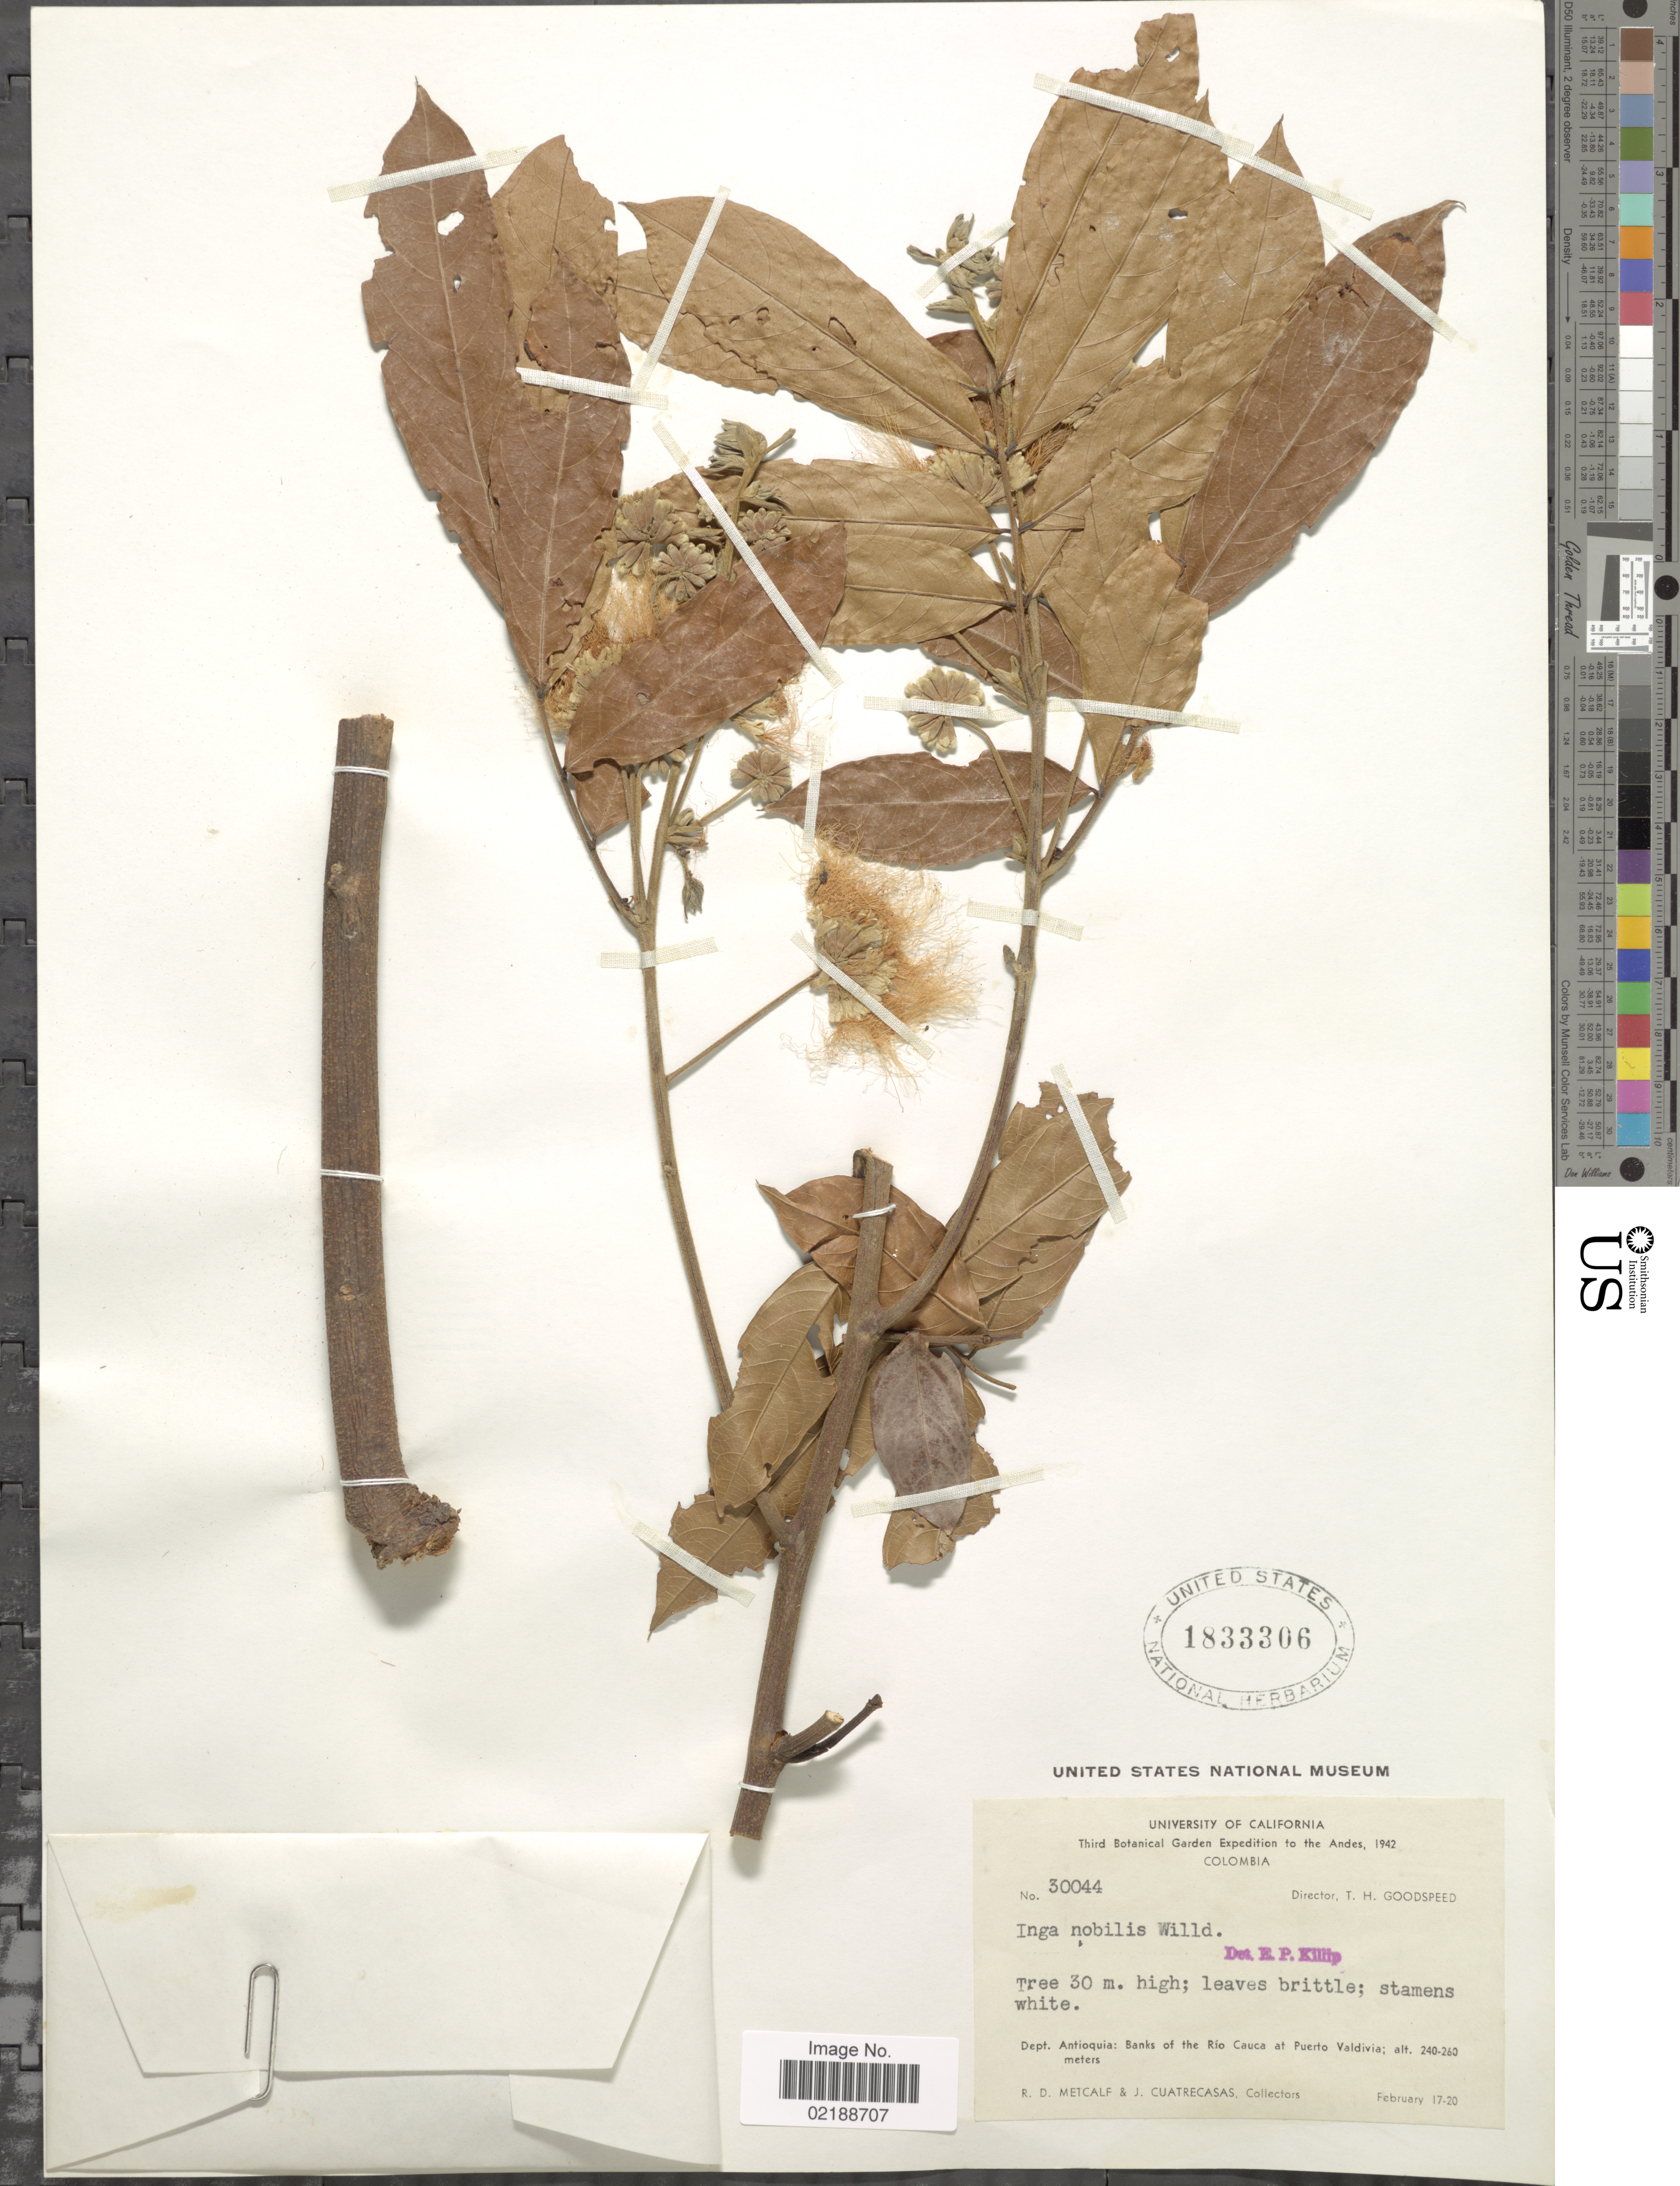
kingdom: Plantae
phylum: Tracheophyta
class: Magnoliopsida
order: Fabales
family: Fabaceae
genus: Inga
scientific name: Inga nobilis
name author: Willd.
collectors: R. D. Metcalf & J. Cuatrecasas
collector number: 30044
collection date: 1942-02-17/1942-02-20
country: Colombia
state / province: Antioquia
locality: Dept. Antioquia: banks of the Río Cauca at Puerto Valdivia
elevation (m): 240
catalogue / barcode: US 1833306